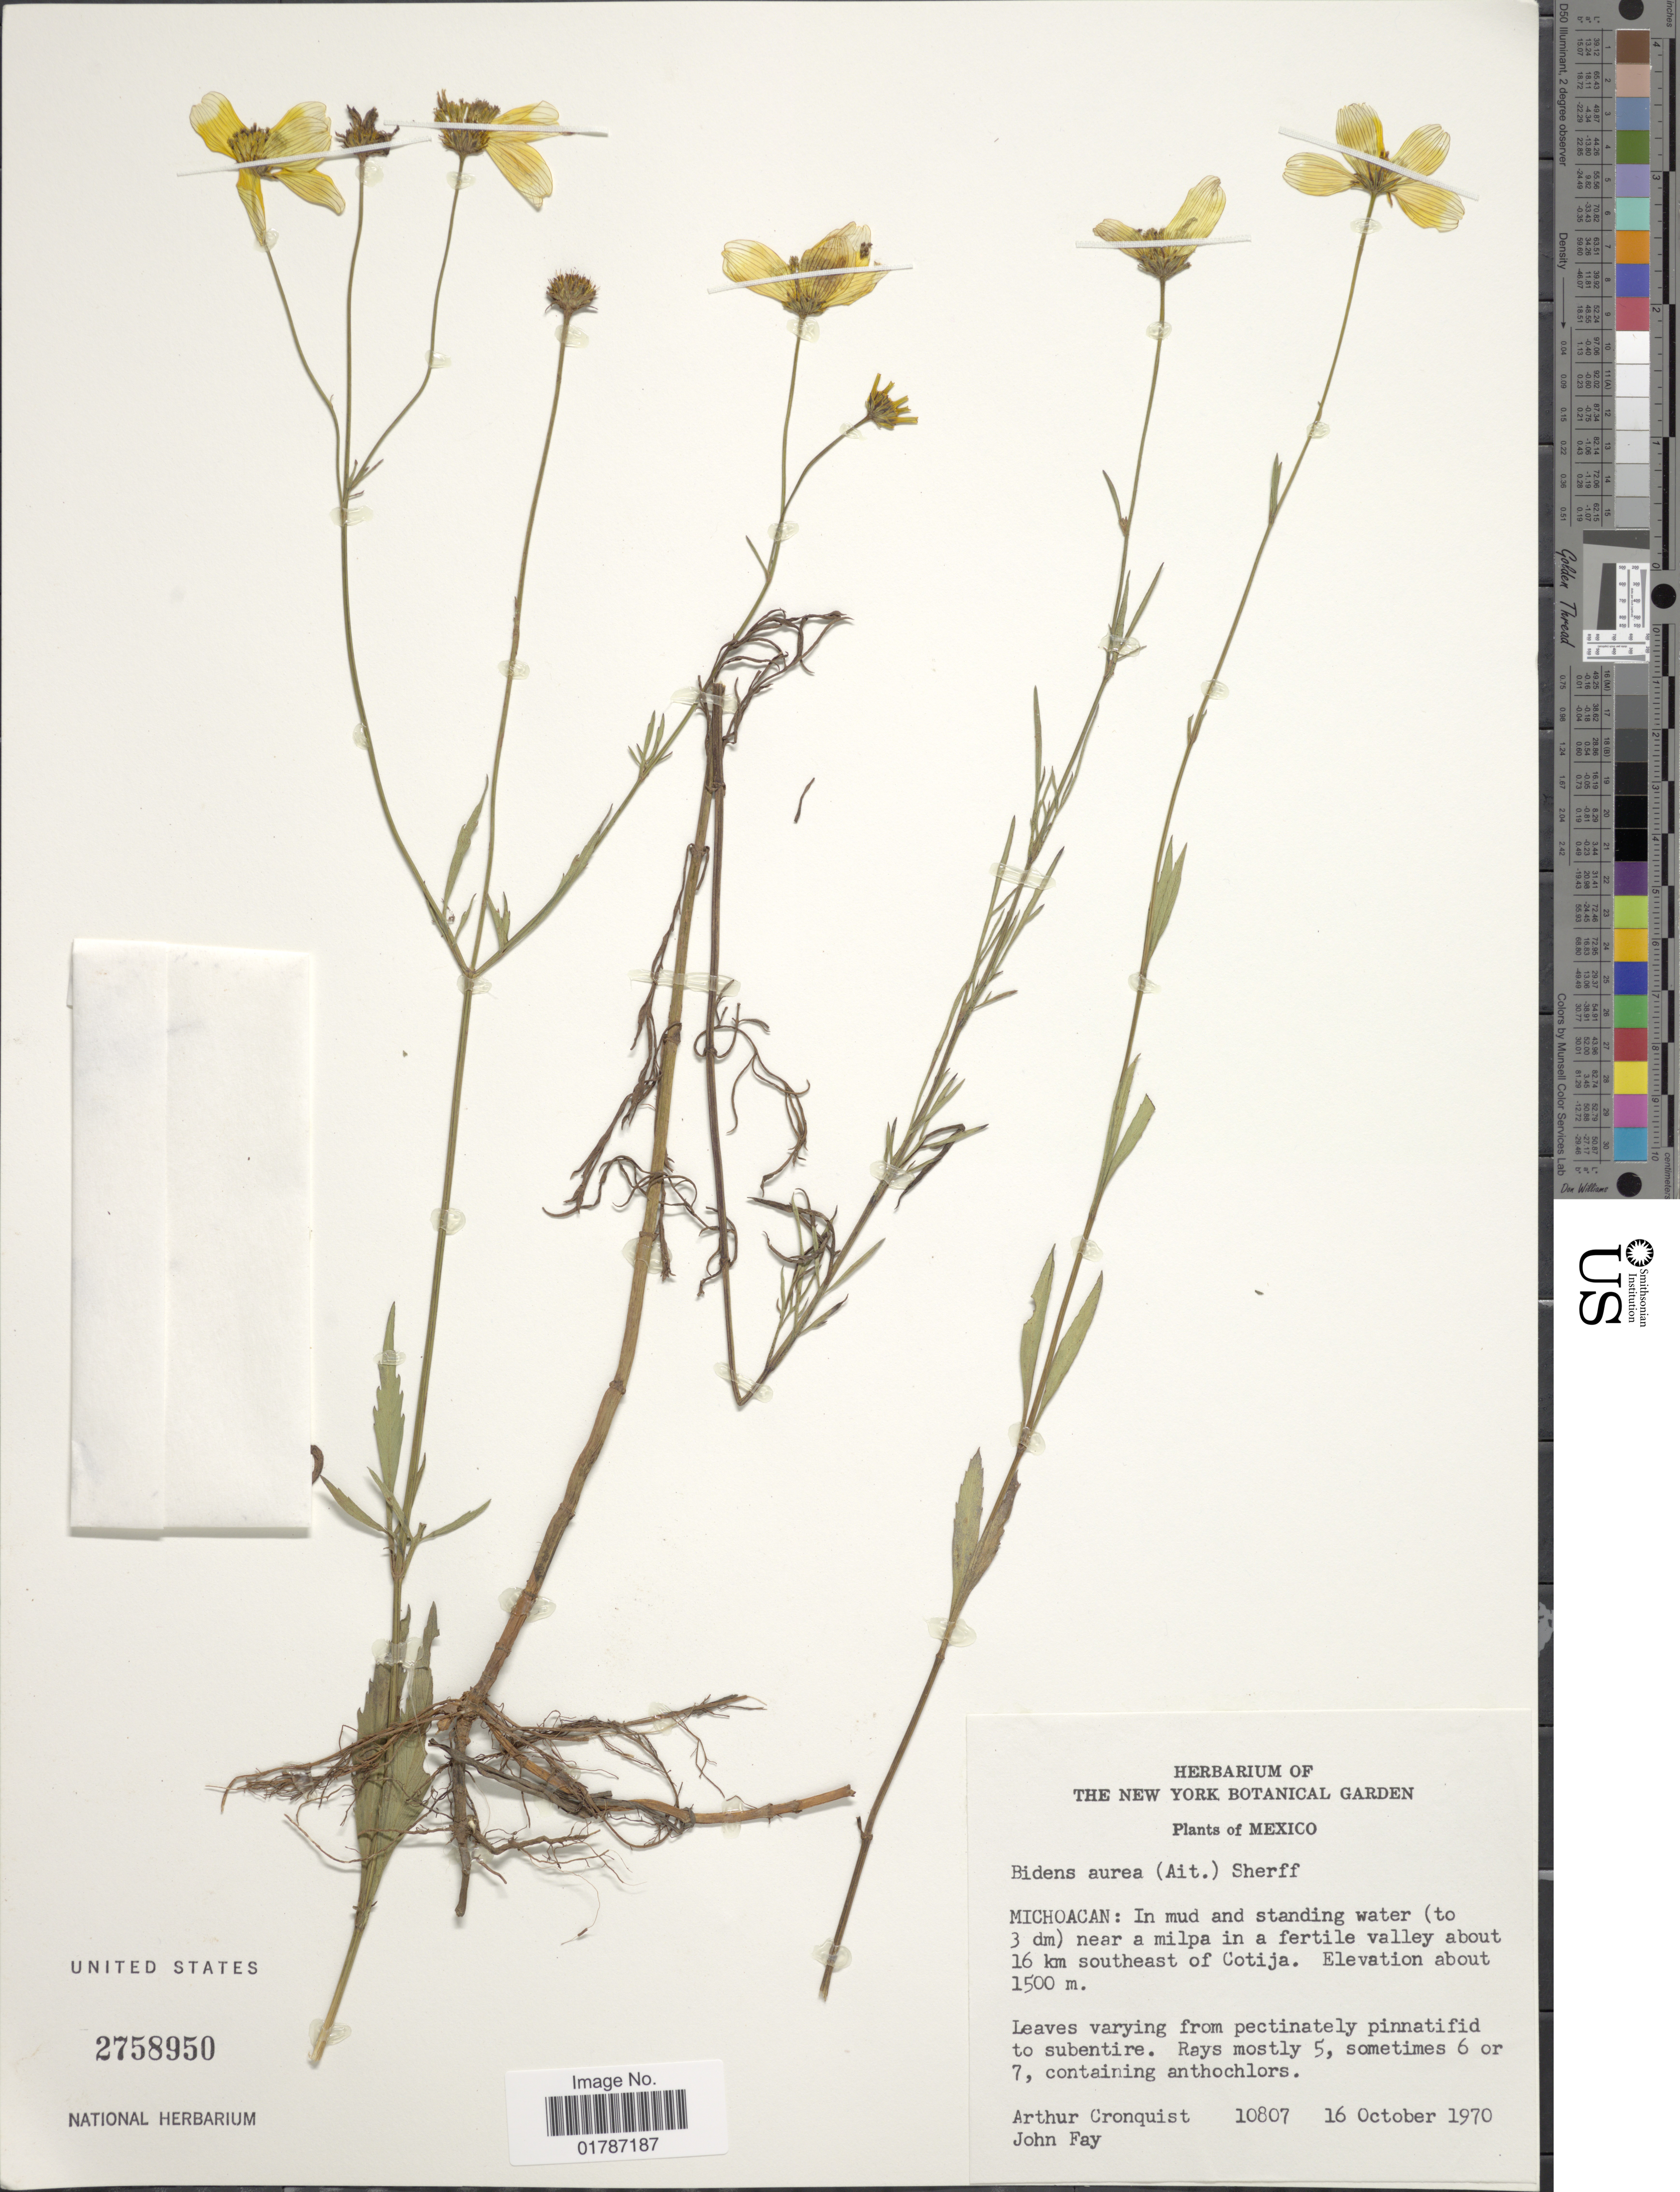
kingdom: Plantae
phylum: Tracheophyta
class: Magnoliopsida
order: Asterales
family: Asteraceae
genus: Bidens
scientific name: Bidens aurea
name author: (Aiton) Sherff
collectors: A. J. Cronquist & J. M. Fay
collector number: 10807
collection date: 1970-10-16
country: Mexico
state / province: Michoacán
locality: Michoacan: In mud and standing water (to 3dm) near a milpa in a fertile valley about 16 km southeast of Cotija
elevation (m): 1500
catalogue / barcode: US 2758950